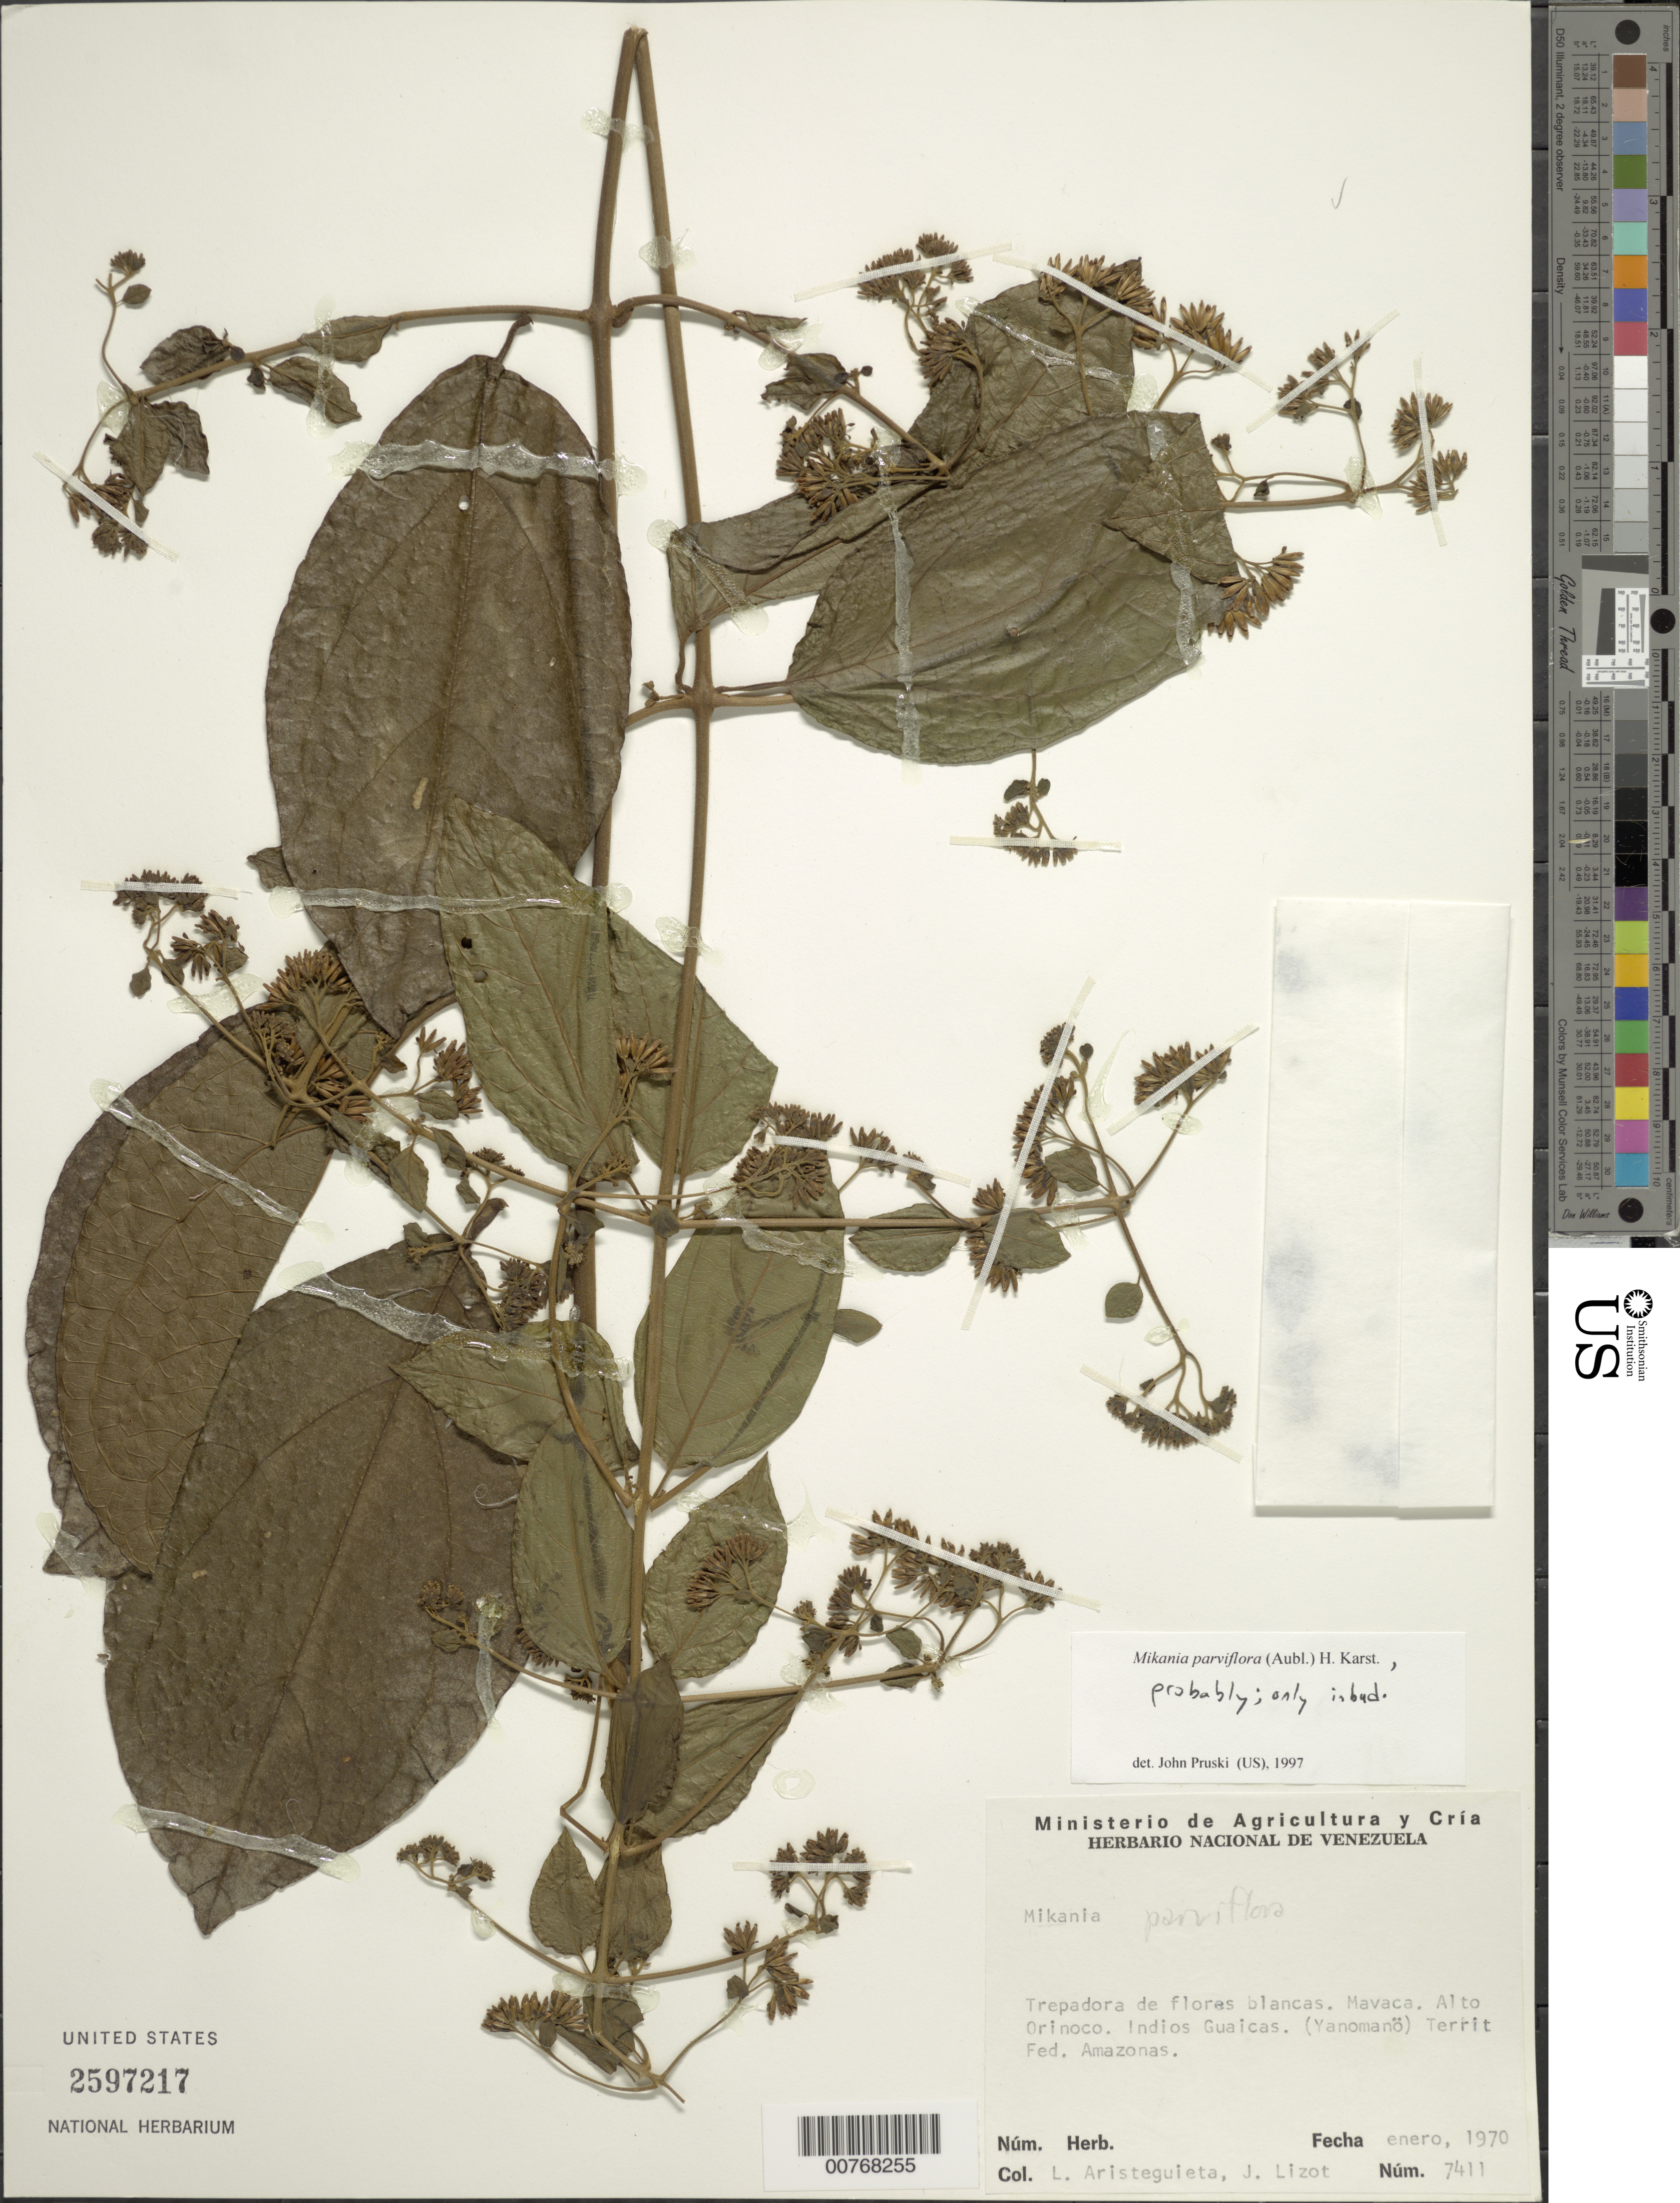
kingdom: Plantae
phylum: Tracheophyta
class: Magnoliopsida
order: Asterales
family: Asteraceae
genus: Mikania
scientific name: Mikania parviflora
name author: (Aubl.) Karst.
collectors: L. Aristeguieta & J. Lizot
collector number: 7411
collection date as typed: Jan-70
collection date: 1970-01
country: Venezuela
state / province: Amazonas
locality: Alto Orinoco, entre Ocamo y Mavaca, a lo largo del rio Orinoco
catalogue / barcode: US 2597217